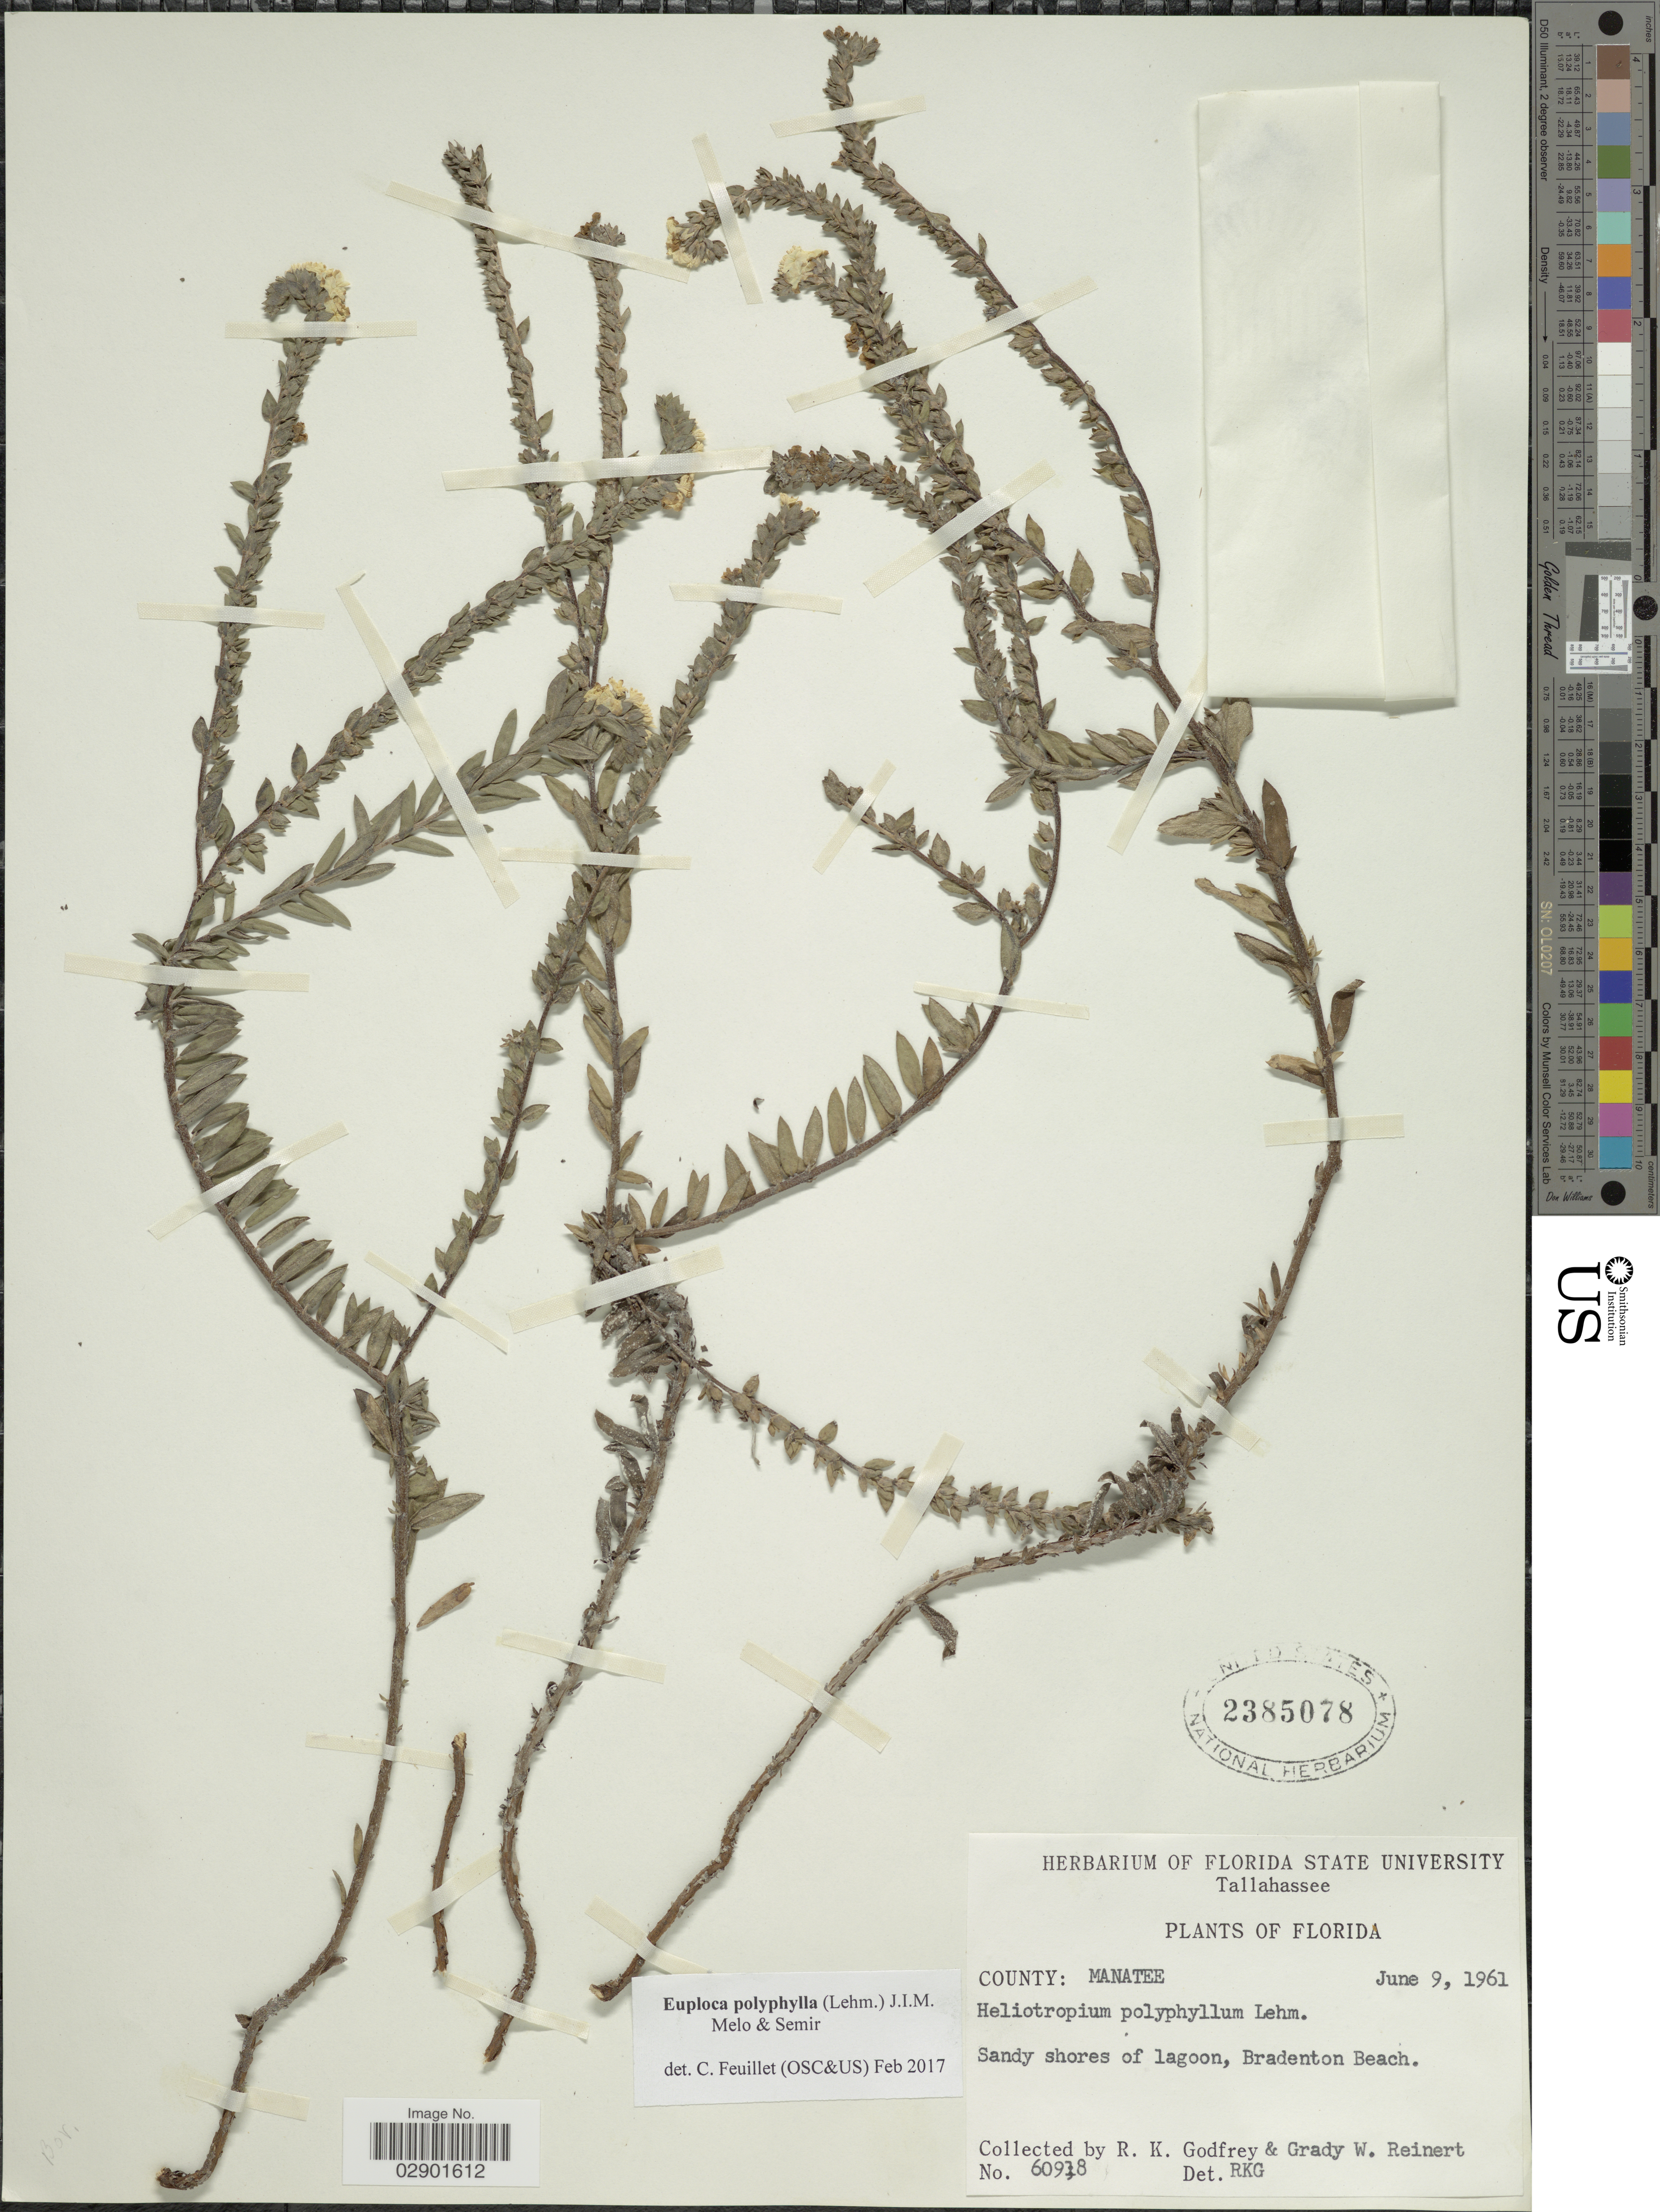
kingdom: Plantae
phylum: Tracheophyta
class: Magnoliopsida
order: Boraginales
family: Heliotropiaceae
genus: Euploca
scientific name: Euploca polyphylla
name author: (Lehm.) J.I.M. Melo & Semir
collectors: R. K. Godfrey & G. Reinert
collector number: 60918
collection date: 1961-06-09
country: United States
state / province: Florida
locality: County: Manatee. Sandy shores of lagoon, Bradenton Beach.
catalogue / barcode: US 2385078